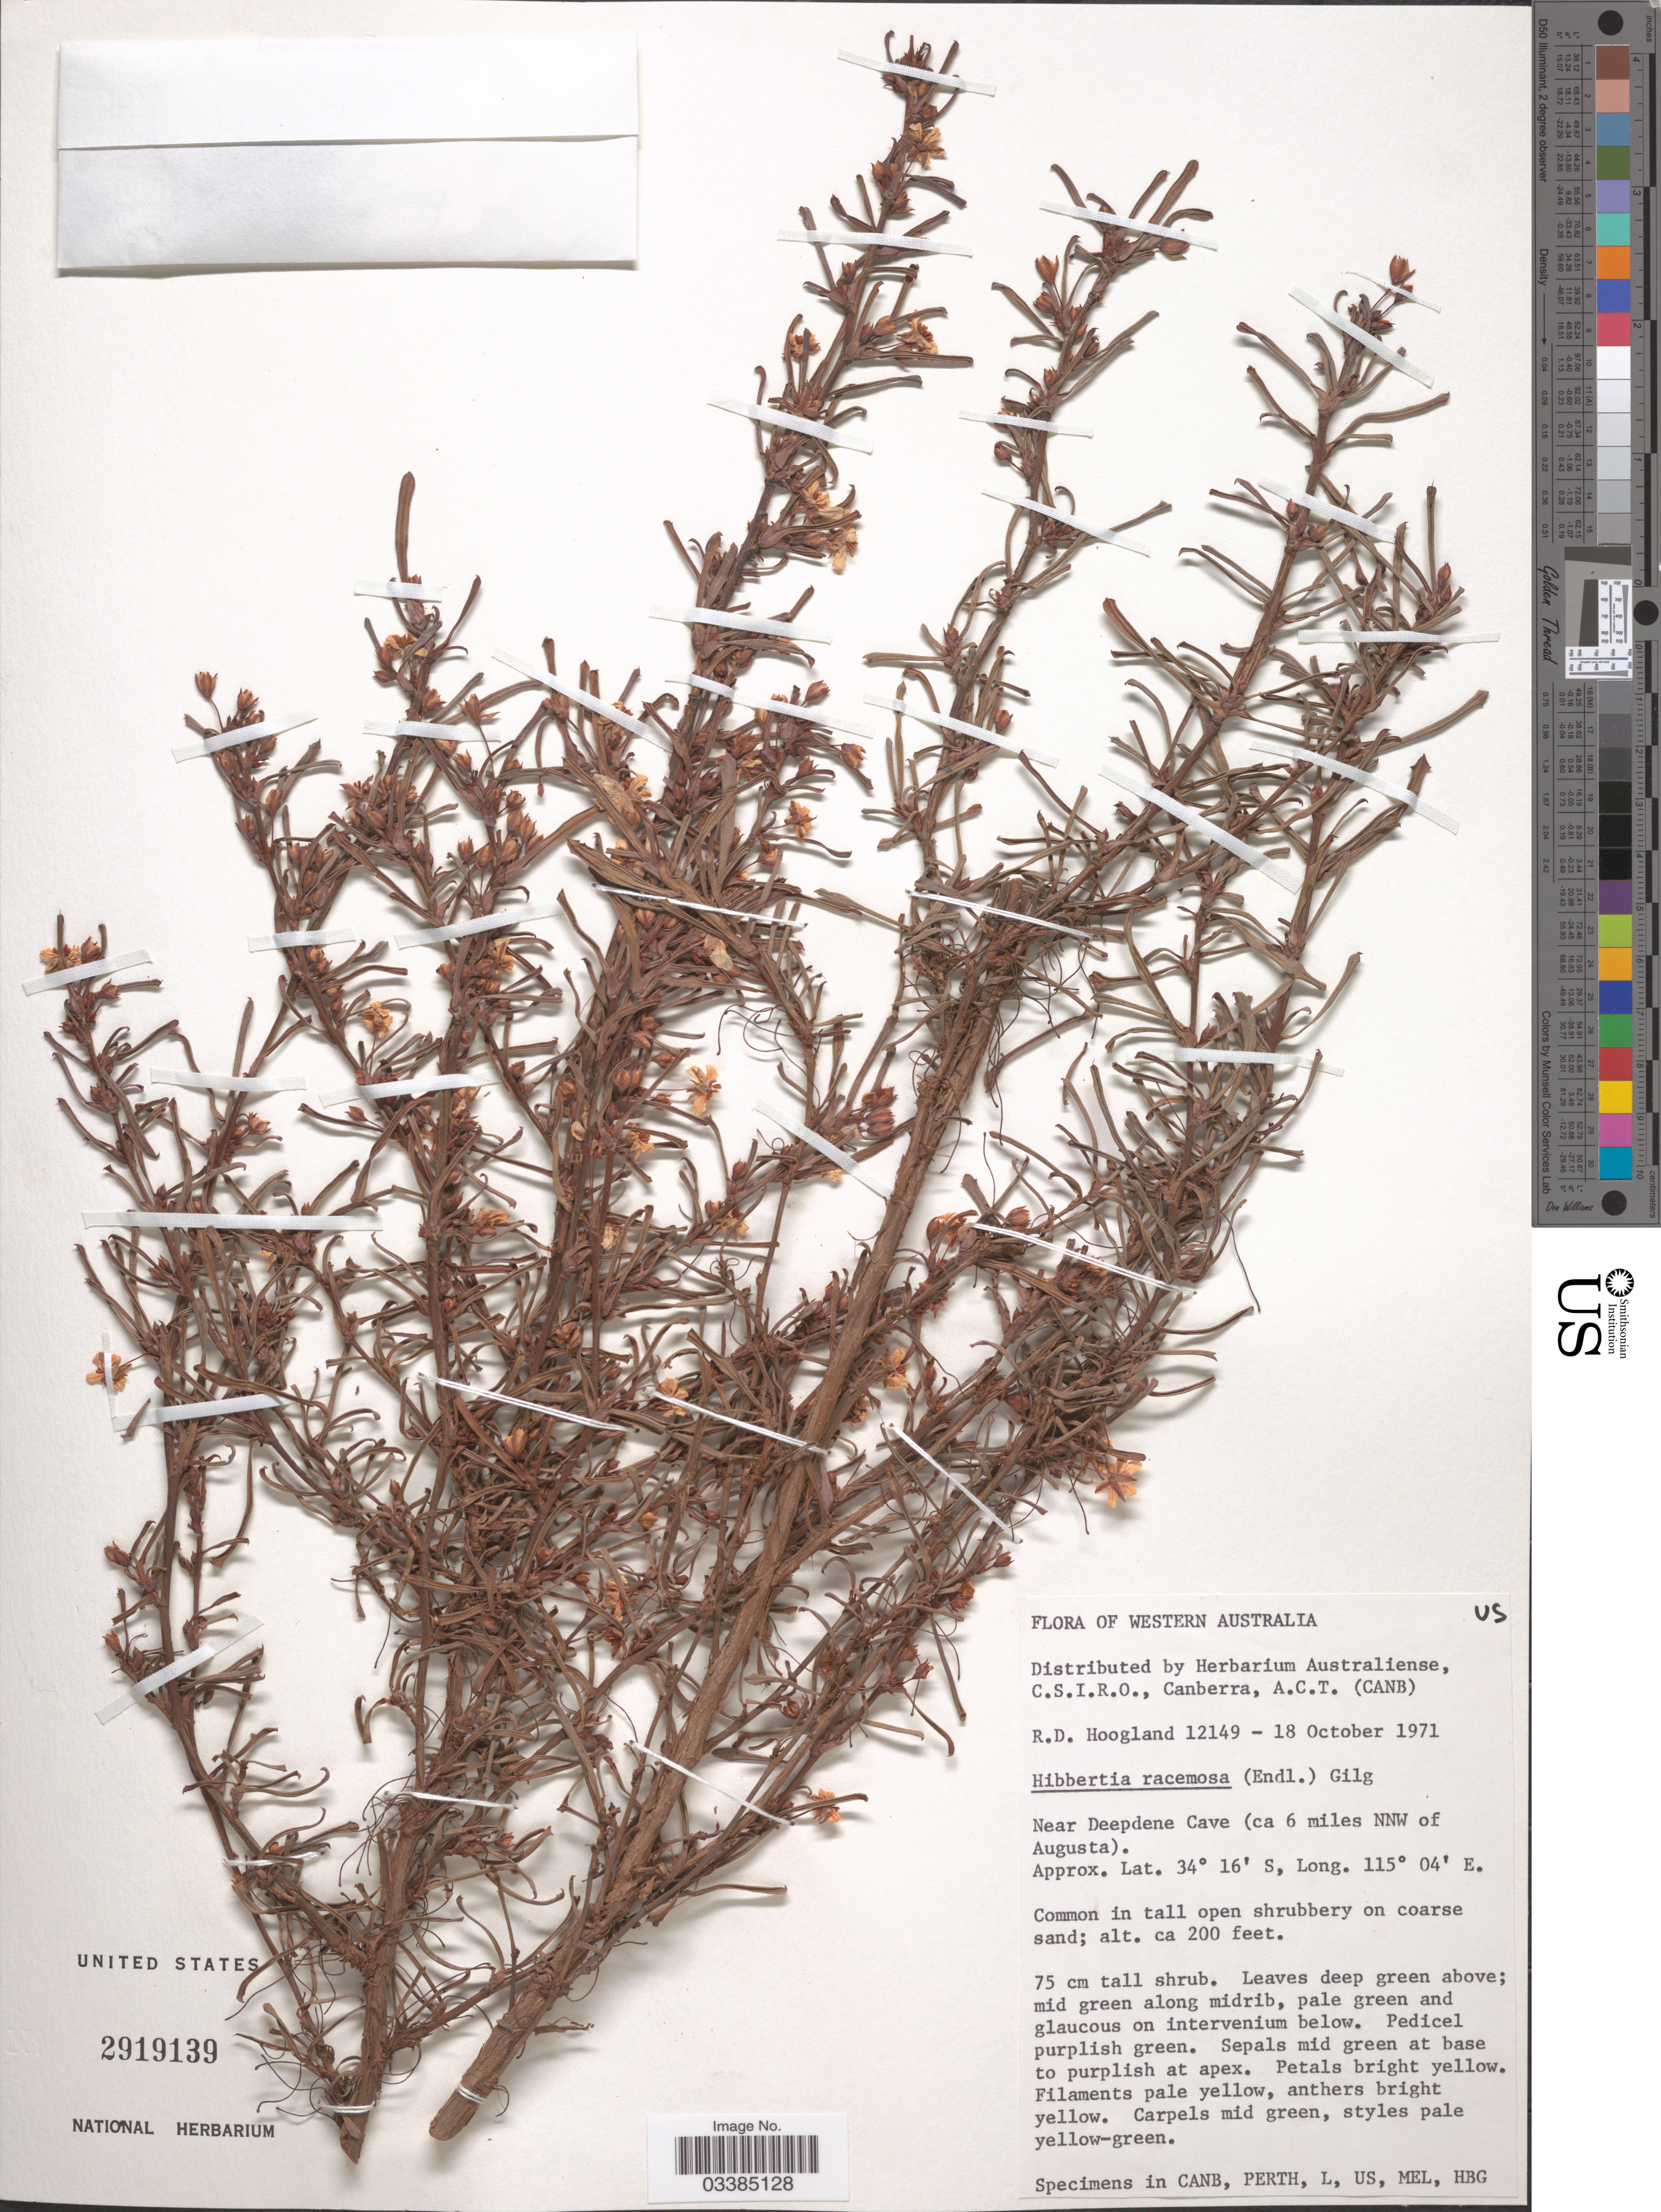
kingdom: Plantae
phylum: Tracheophyta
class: Magnoliopsida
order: Dilleniales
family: Dilleniaceae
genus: Hibbertia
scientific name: Hibbertia racemosa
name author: Gilg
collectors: R. D. Hoogland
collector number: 12149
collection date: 1971-10-18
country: Australia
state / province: Western Australia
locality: Near Deepdene Cave (ca 6 miles NNW of Augusta).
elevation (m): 61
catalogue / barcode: US 2919139